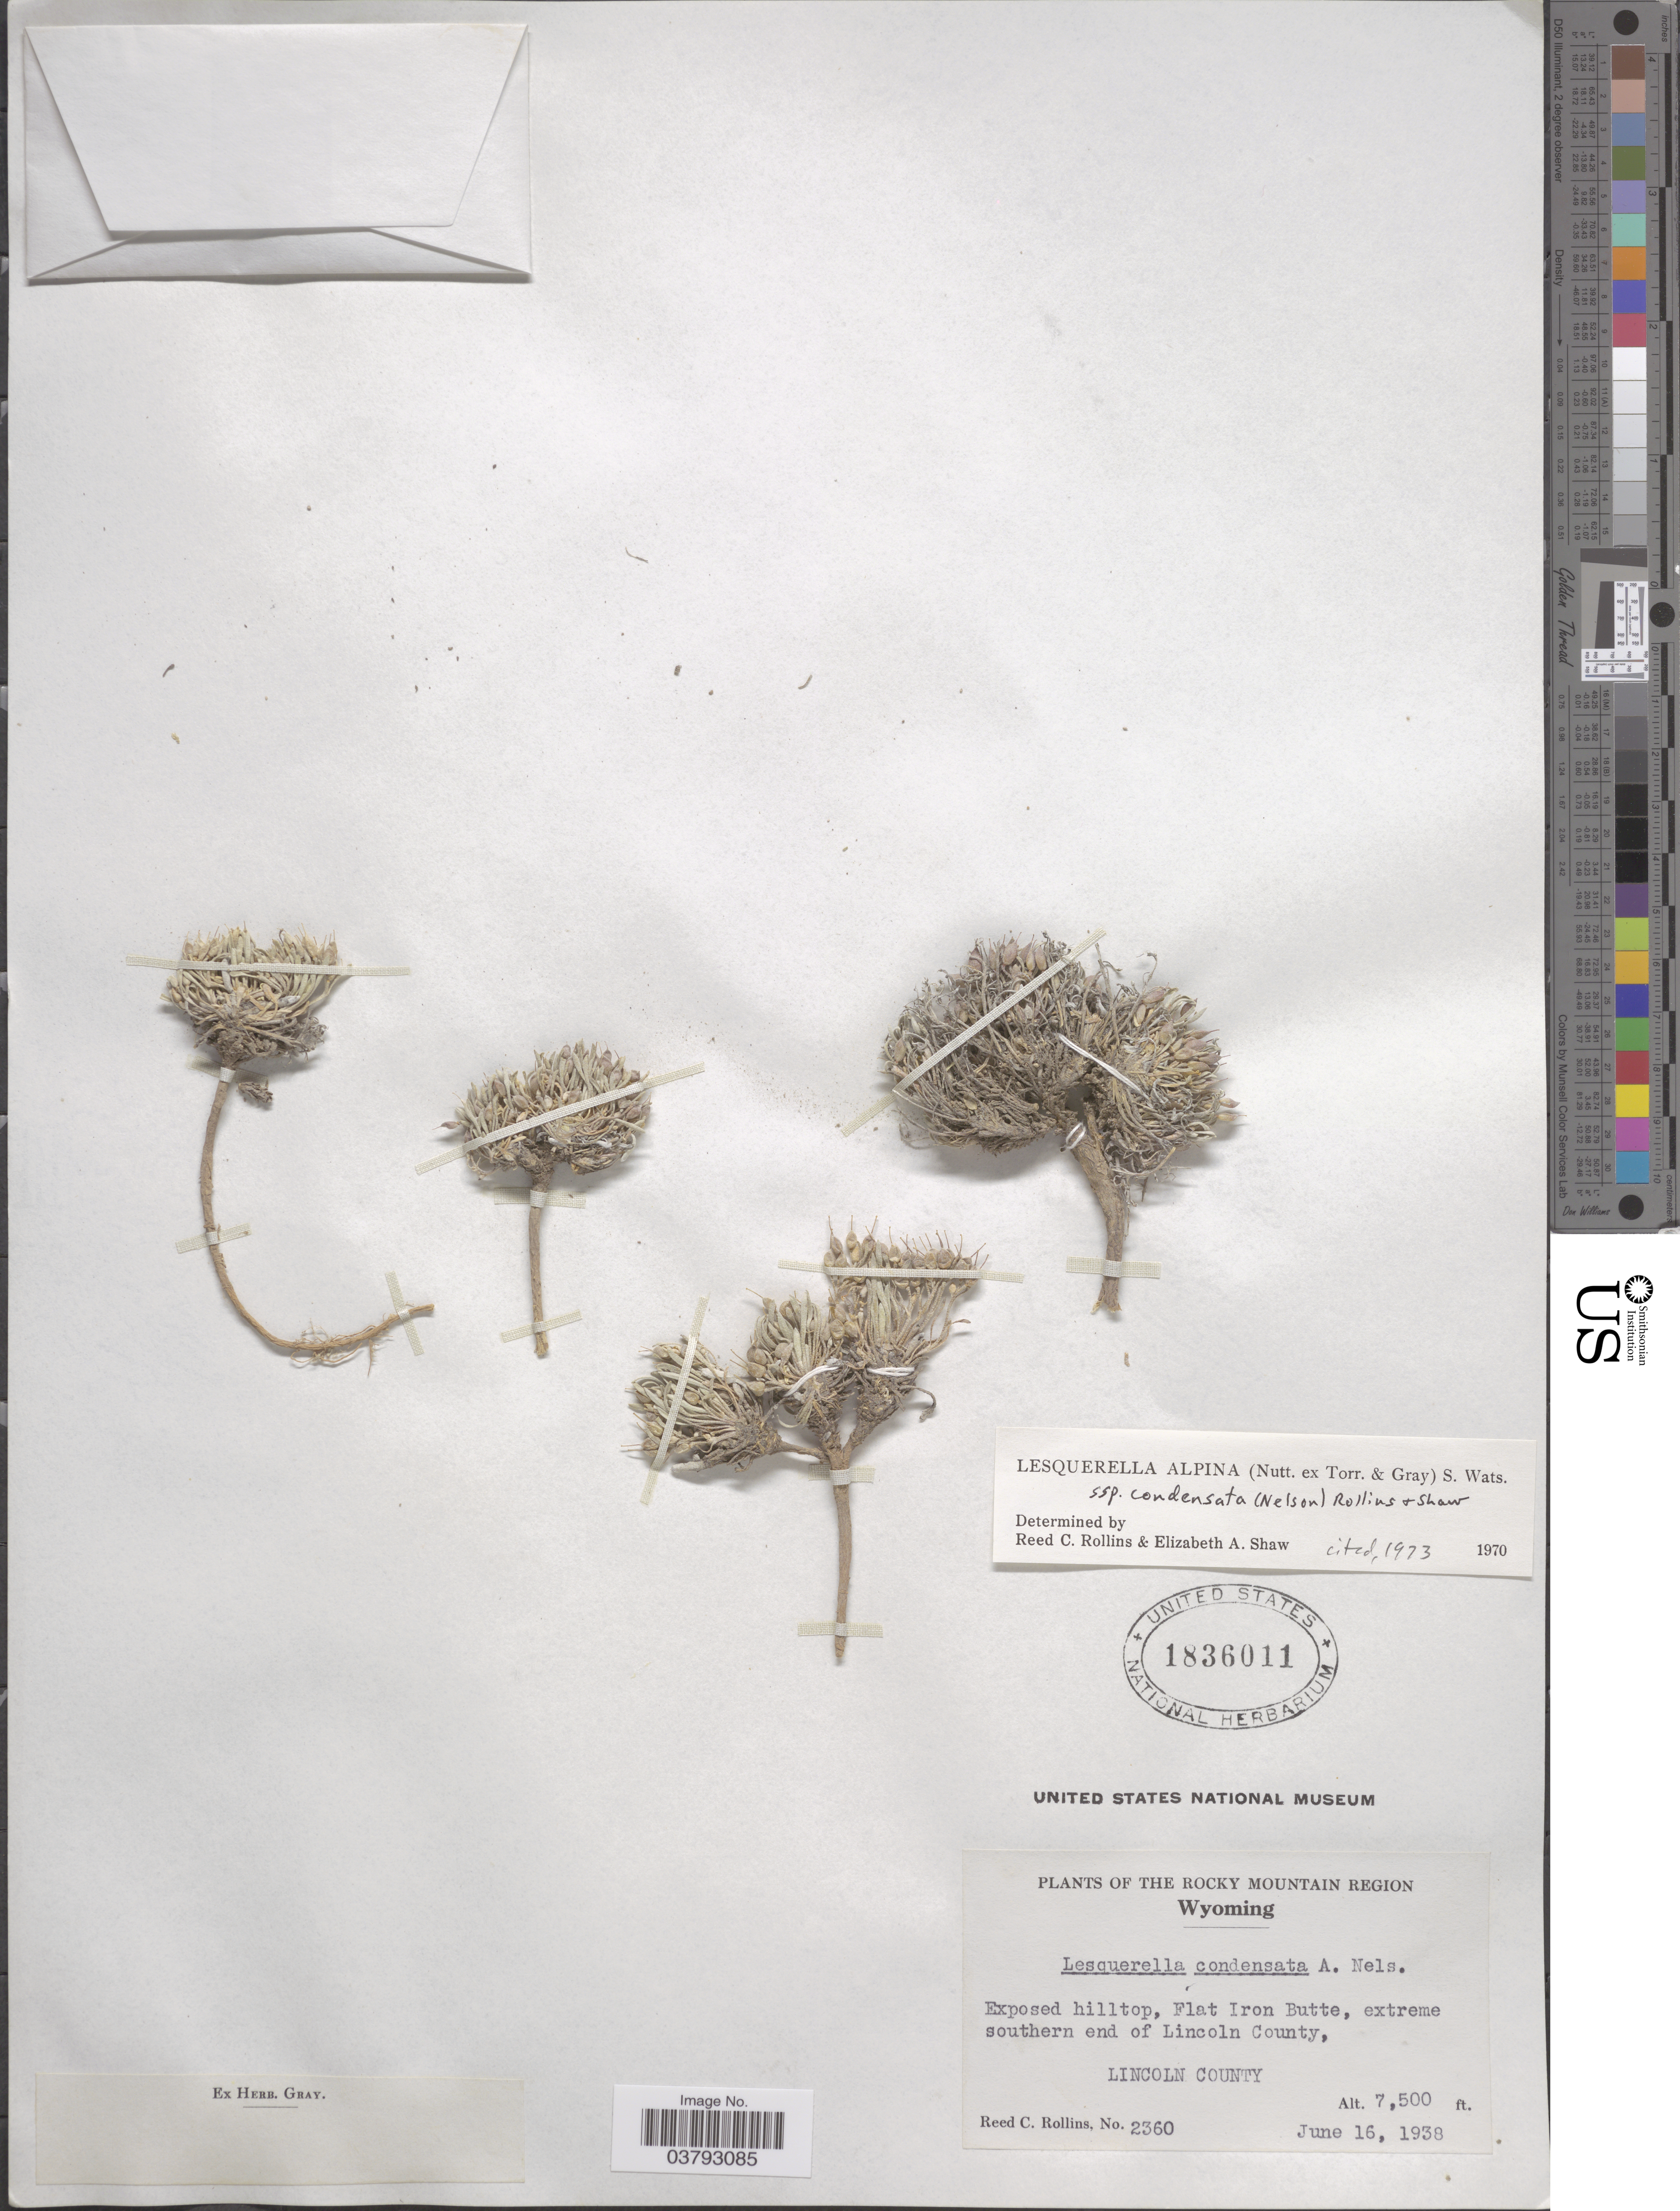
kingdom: Plantae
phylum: Tracheophyta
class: Magnoliopsida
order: Brassicales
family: Brassicaceae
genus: Lesquerella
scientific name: Lesquerella alpina subsp. condensata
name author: (A. Nelson) Rollins & E.A. Shaw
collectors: R. C. Rollins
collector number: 2360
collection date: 1938-06-16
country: United States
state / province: Wyoming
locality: The Rocky Mountain Region. Flat Iron Butte, extreme southern end of Lincoln County, Lincoln County.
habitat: exposed hilltop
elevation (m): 2286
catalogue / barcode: US 1836011